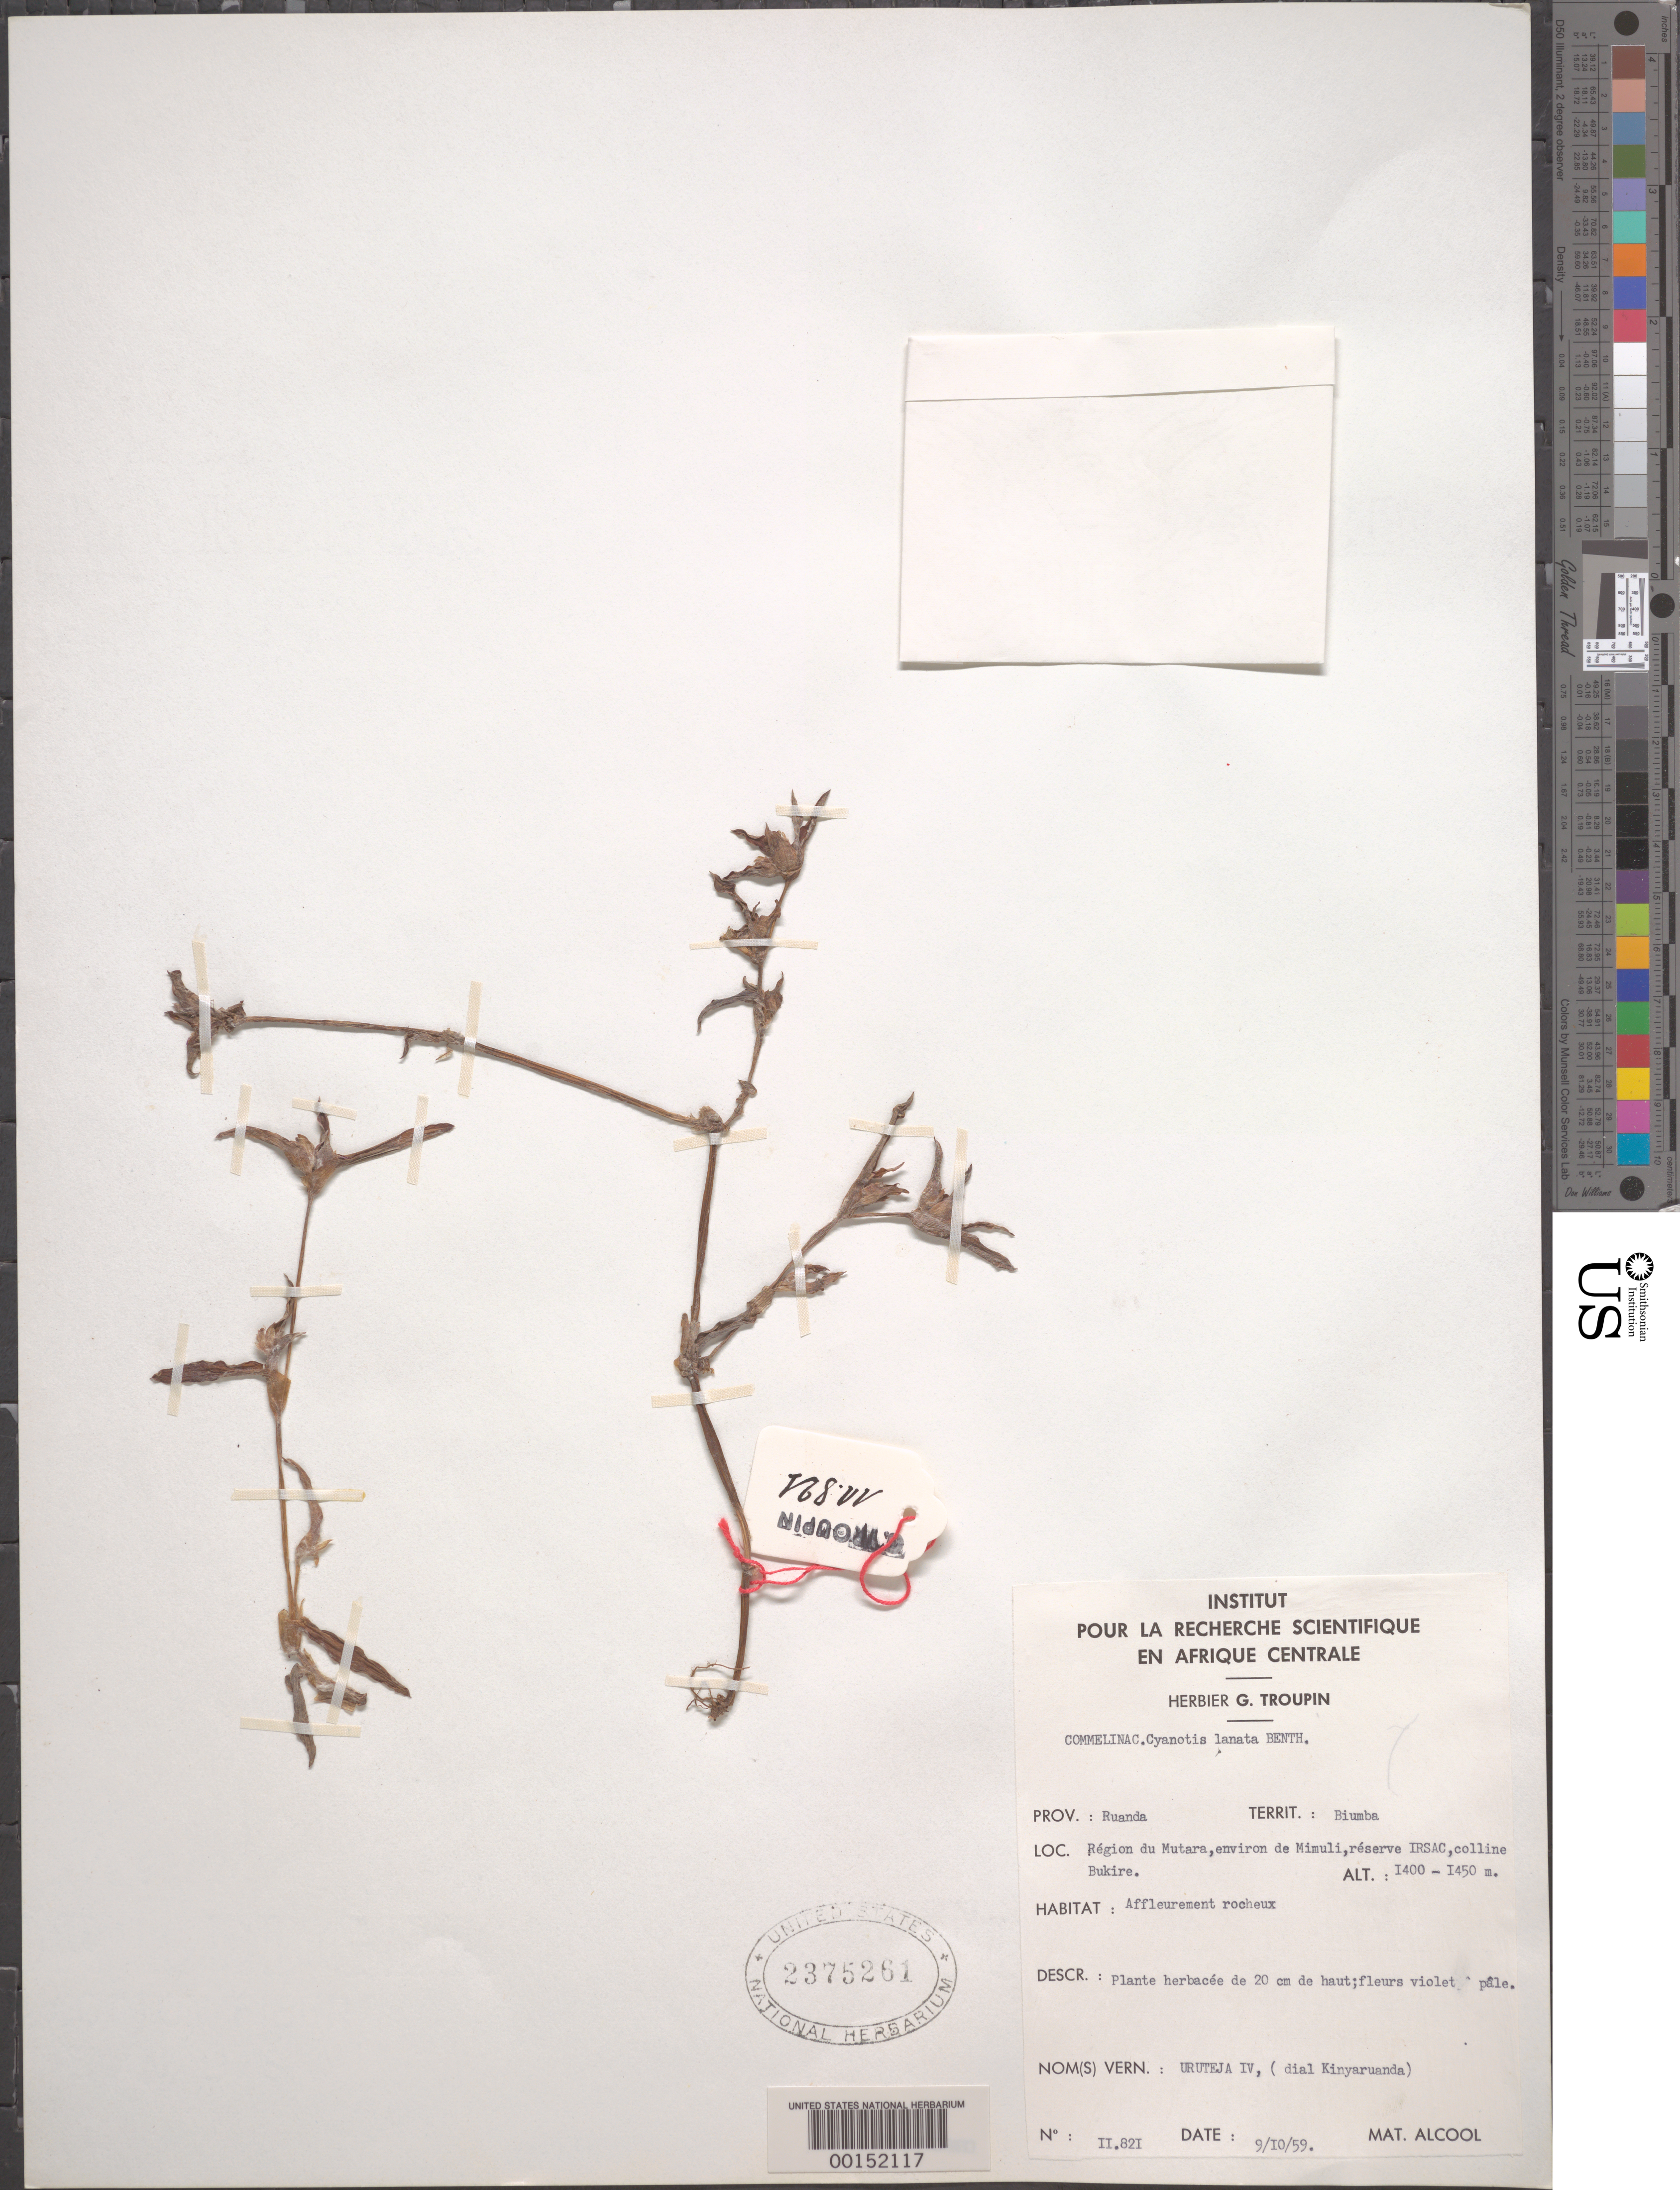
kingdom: Plantae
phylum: Tracheophyta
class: Liliopsida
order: Commelinales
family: Commelinaceae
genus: Cyanotis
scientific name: Cyanotis lanata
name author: Benth.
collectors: G. Troupin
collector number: Ii.821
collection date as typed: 09 Oct 1959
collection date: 1959-10-09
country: Rwanda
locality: Mutara, near mimuli; biumba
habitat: Rocky outcrop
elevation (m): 1400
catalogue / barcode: US 2375261